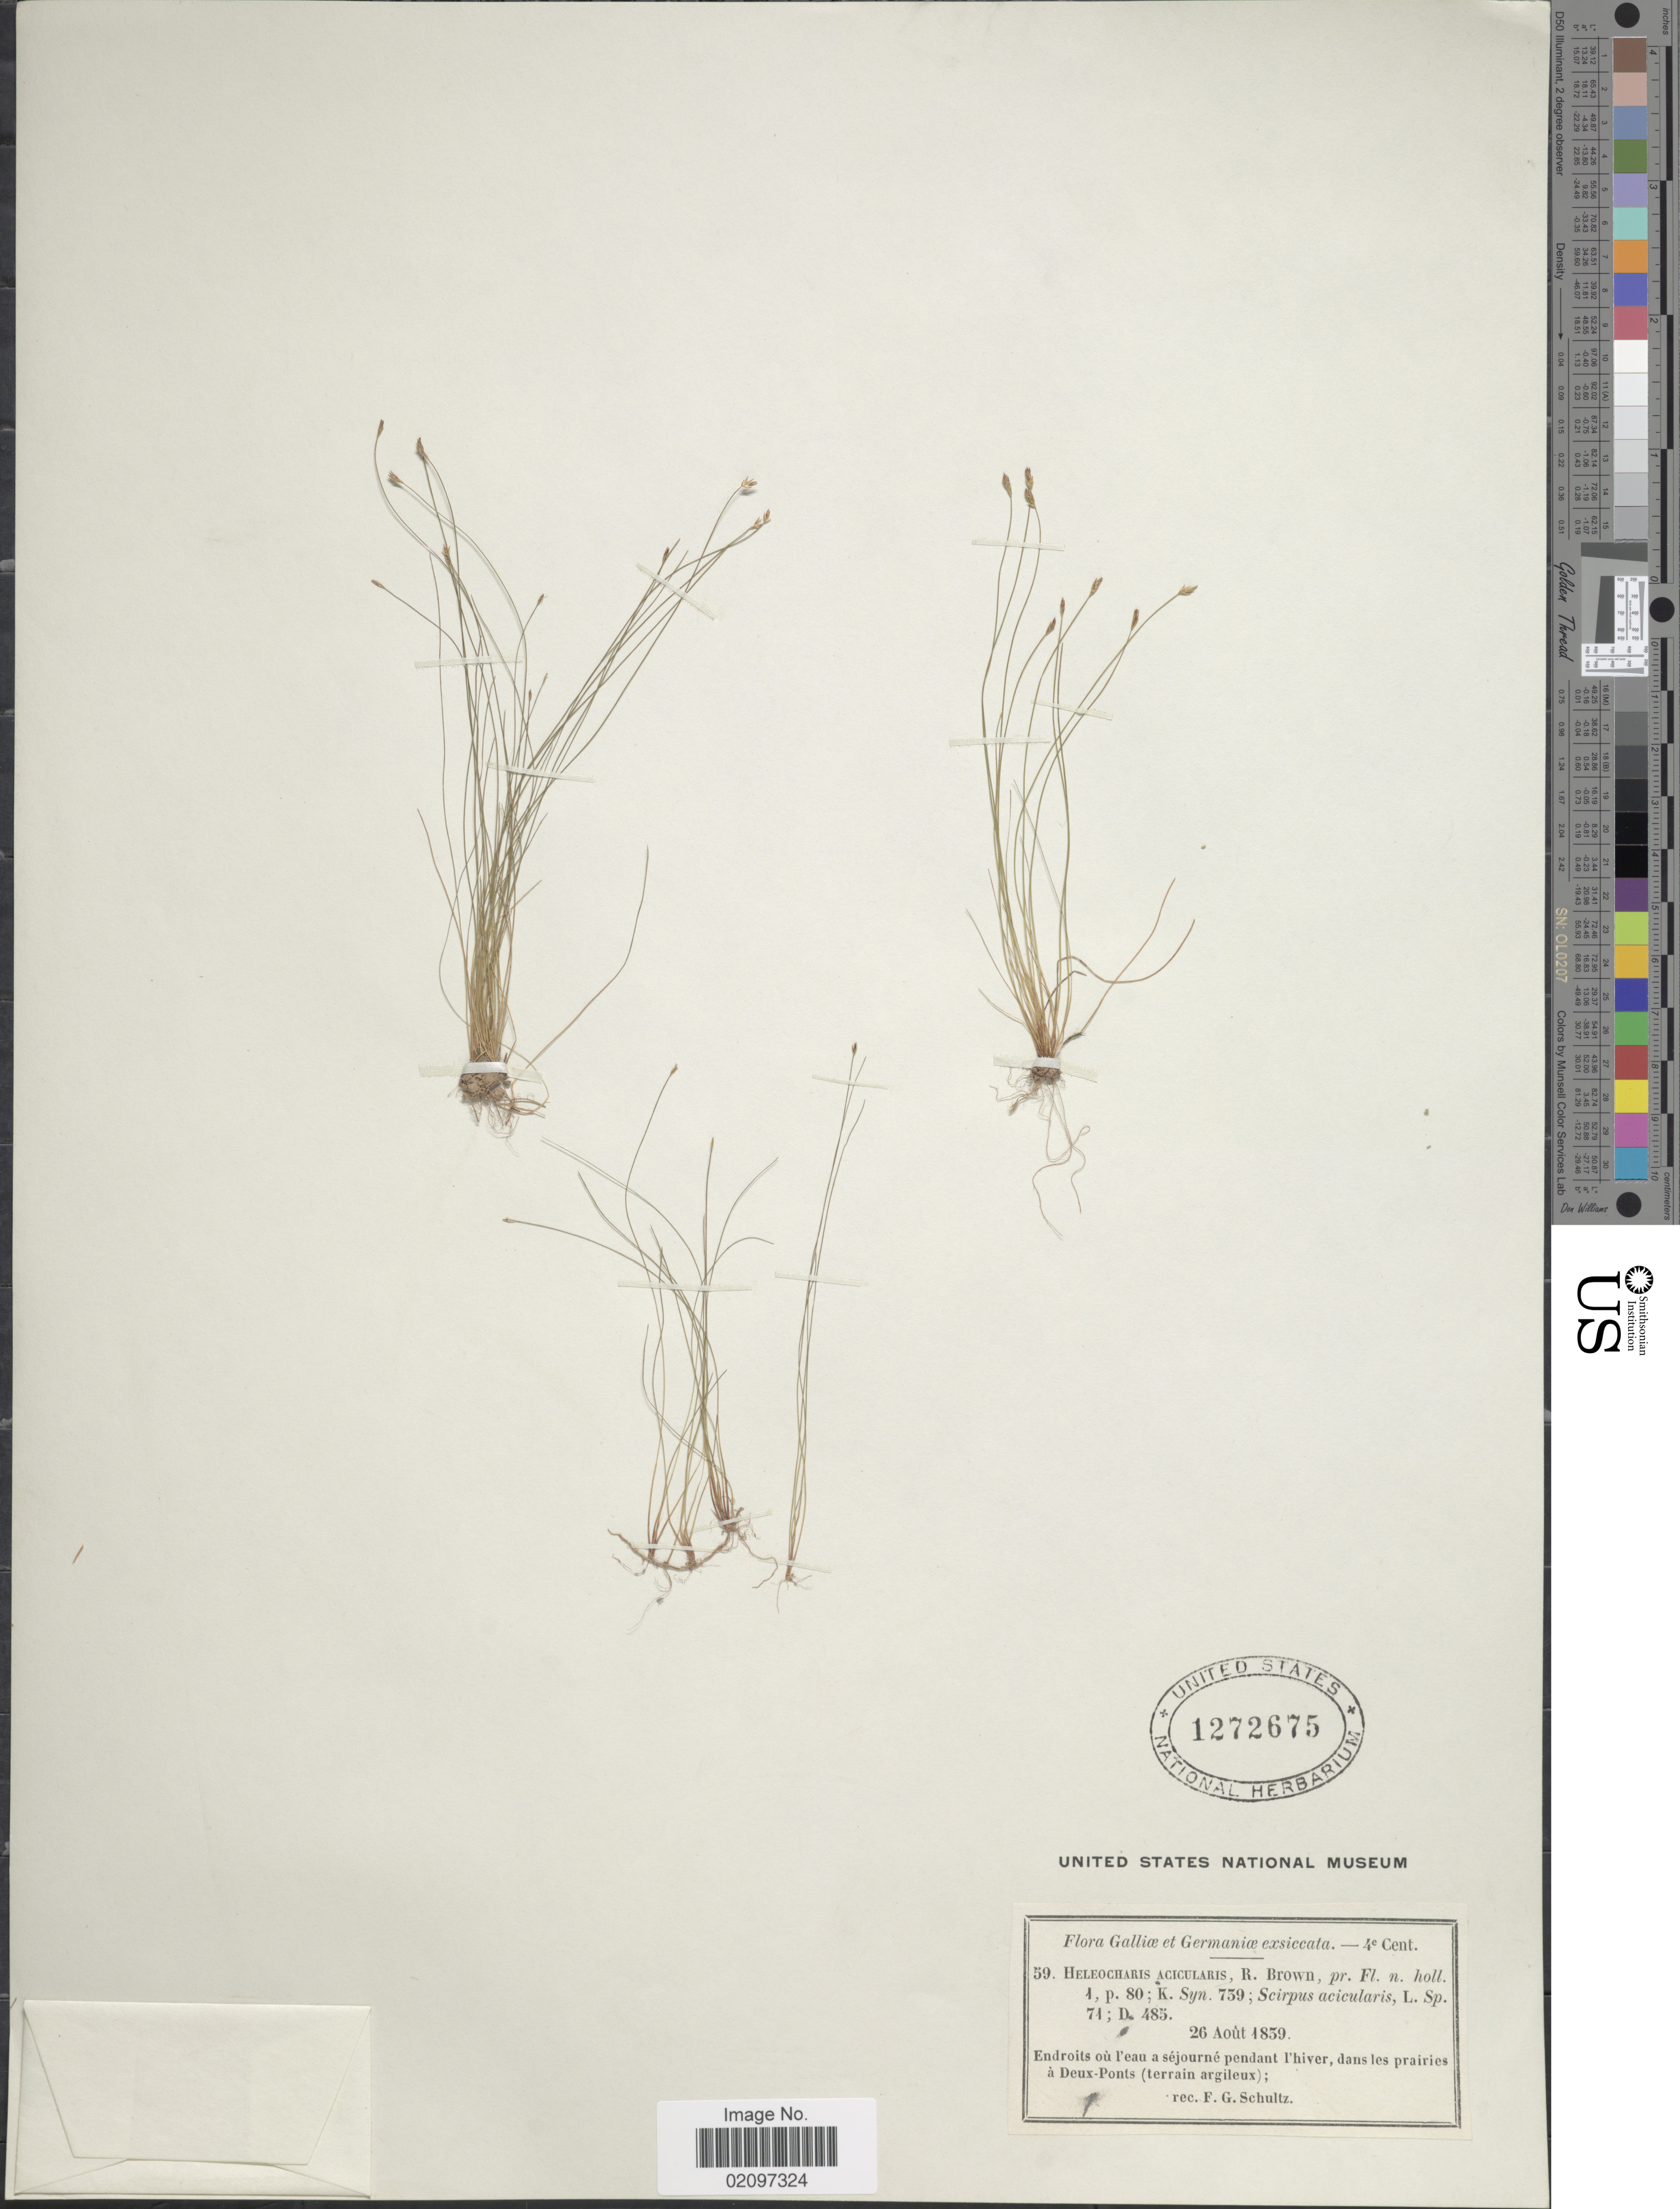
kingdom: Plantae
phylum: Tracheophyta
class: Liliopsida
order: Poales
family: Cyperaceae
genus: Eleocharis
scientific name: Eleocharis acicularis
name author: (L.) Roem. & Schult.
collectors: F. Schultz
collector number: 59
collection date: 1839-08-26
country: Germany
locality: Galliae et Germaniae. Endroits ou l'eau a sejourne pendant l'hiver, dans les prairies a Deux-Ponts (terrain argileux).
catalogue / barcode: US 1272675